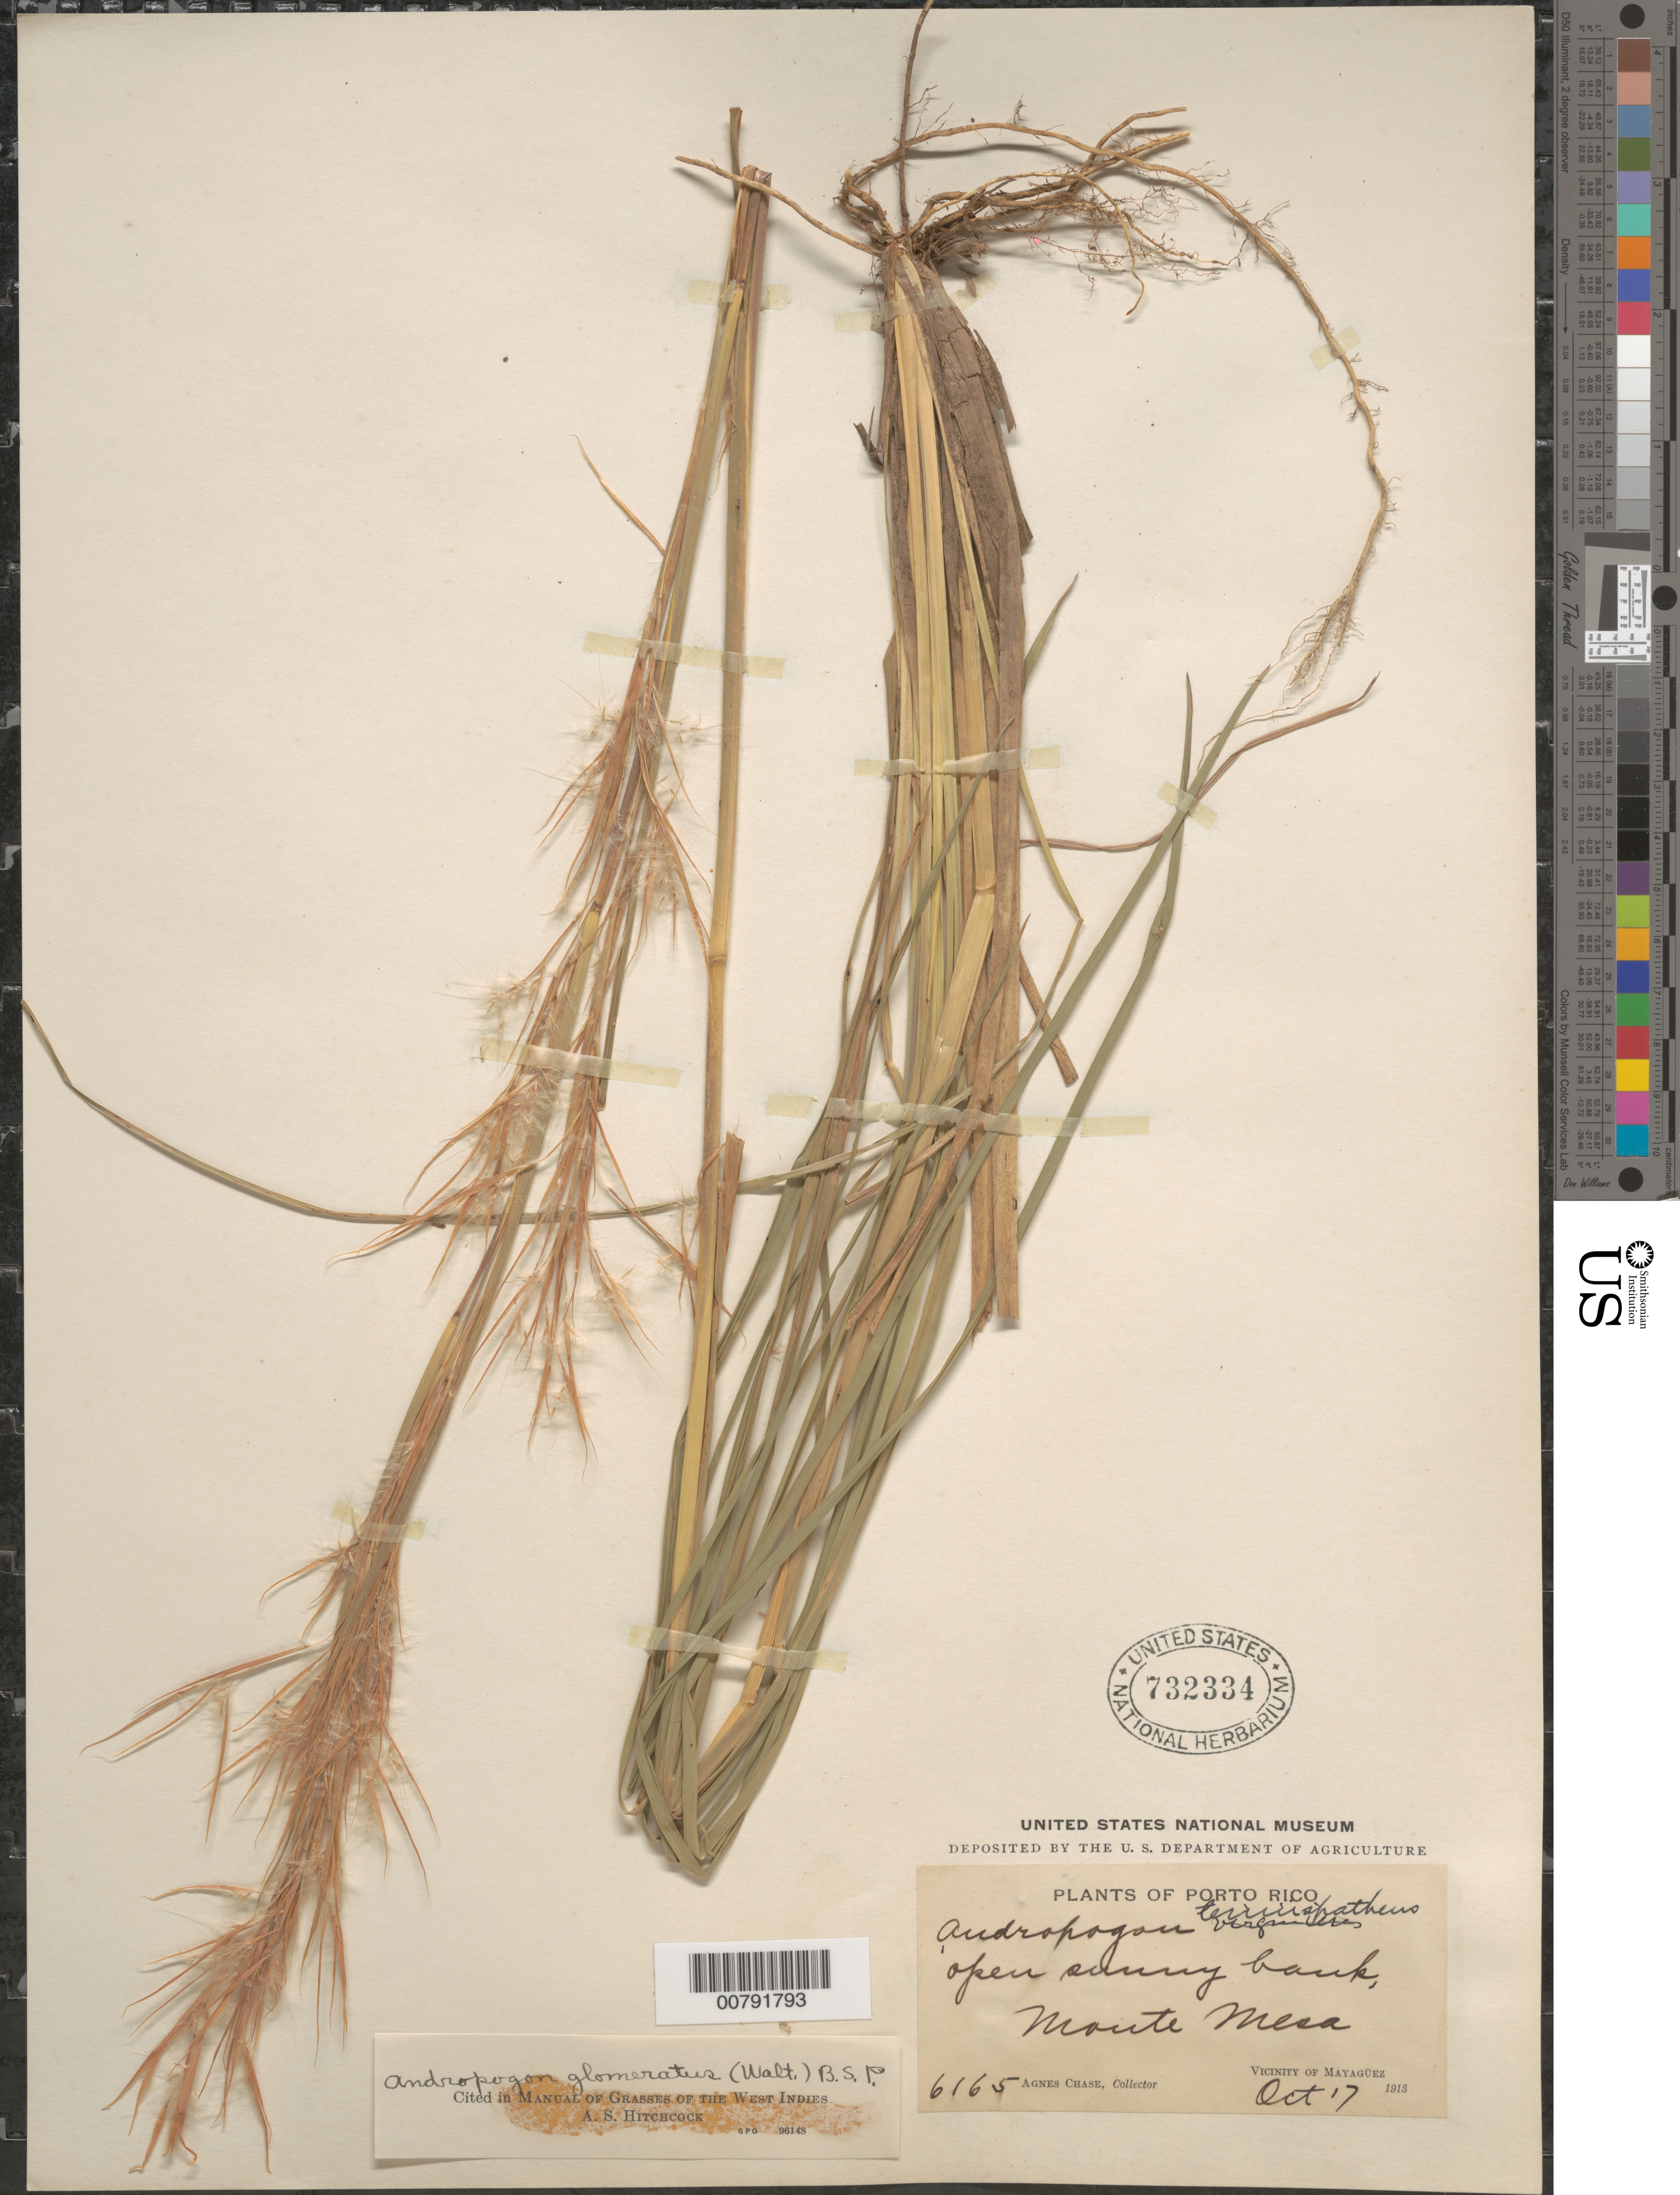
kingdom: Plantae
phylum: Tracheophyta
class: Liliopsida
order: Poales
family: Poaceae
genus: Andropogon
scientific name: Andropogon glomeratus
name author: (Walter) Britton, Stearns & Poggenb.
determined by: Hitchcock, Albert S.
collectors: A. Chase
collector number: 6165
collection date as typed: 17 Oct 1913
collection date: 1913-10-17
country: Puerto Rico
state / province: Mayagüez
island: Puerto Rico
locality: Monte Mesa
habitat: Open sunny bank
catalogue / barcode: US 732334